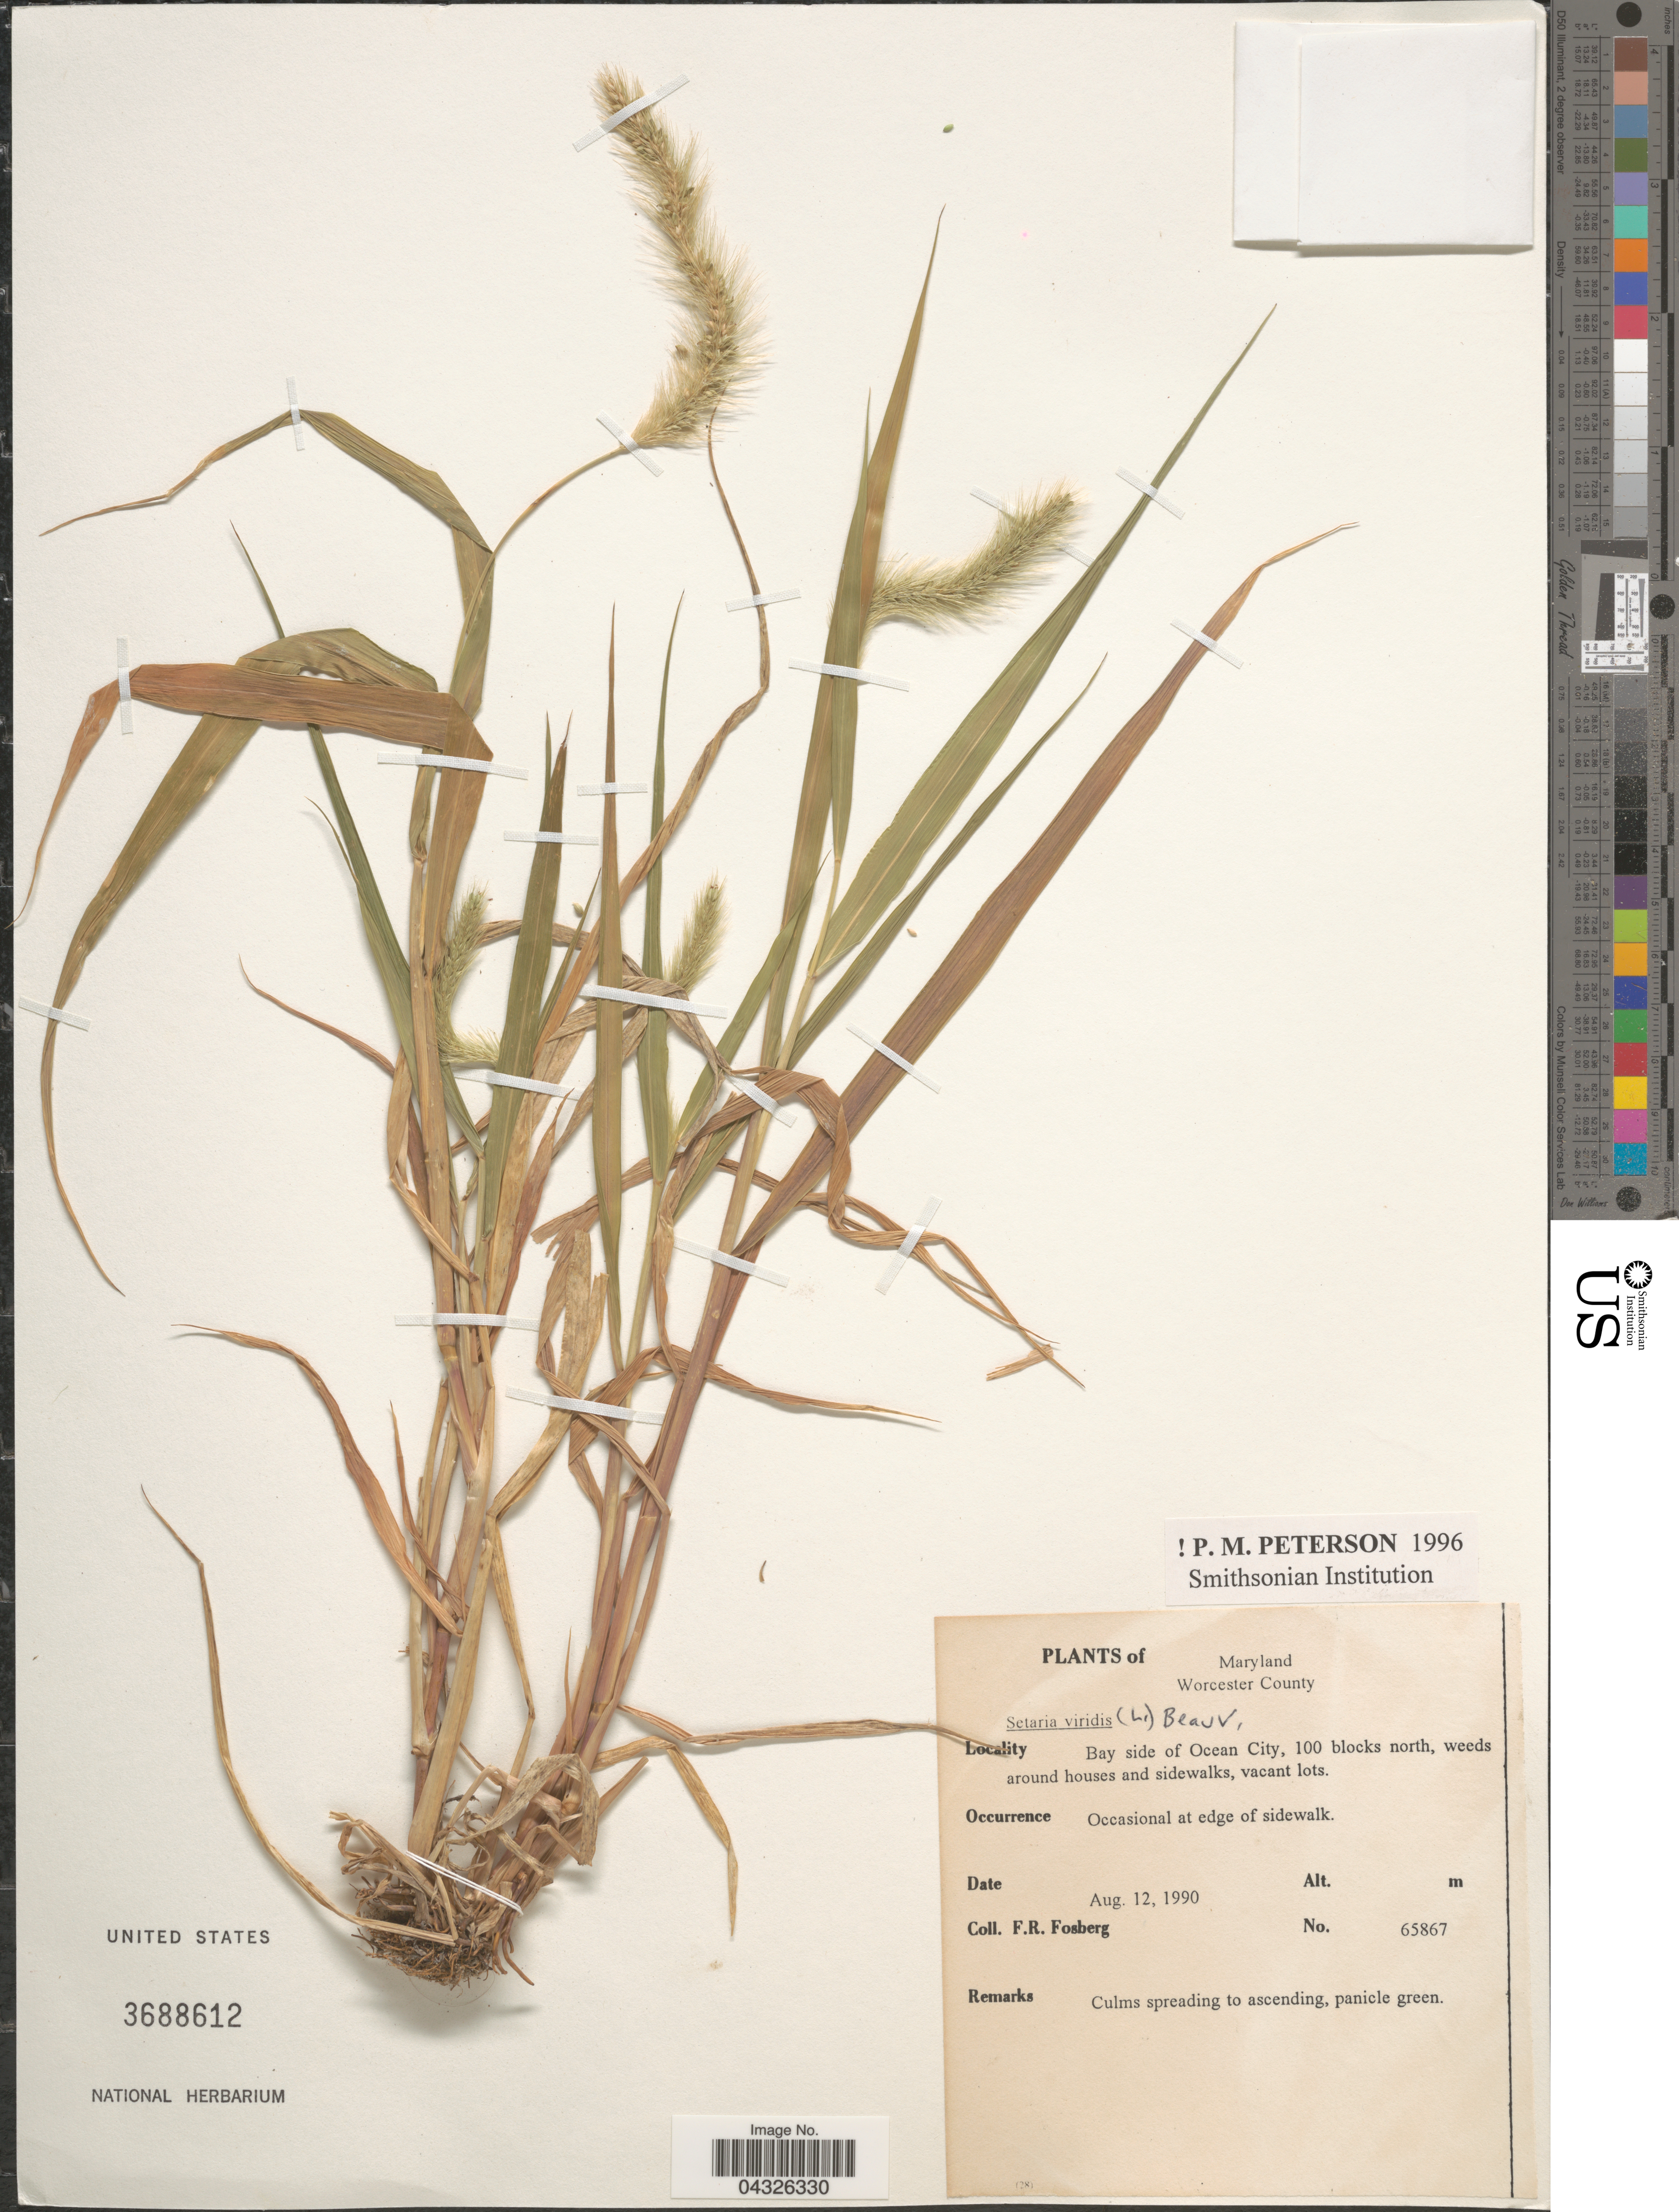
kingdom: Plantae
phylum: Tracheophyta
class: Liliopsida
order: Poales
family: Poaceae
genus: Setaria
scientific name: Setaria viridis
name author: (L.) P. Beauv.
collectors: F. R. Fosberg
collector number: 65867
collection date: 1990-08-12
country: United States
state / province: Maryland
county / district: Worcester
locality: Worcester County. Bay side of Ocean City, 100 blocks north, weeds around houses and sidewalks, vacant lots. Occasional at edge of sidewalk.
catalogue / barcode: US 3688612